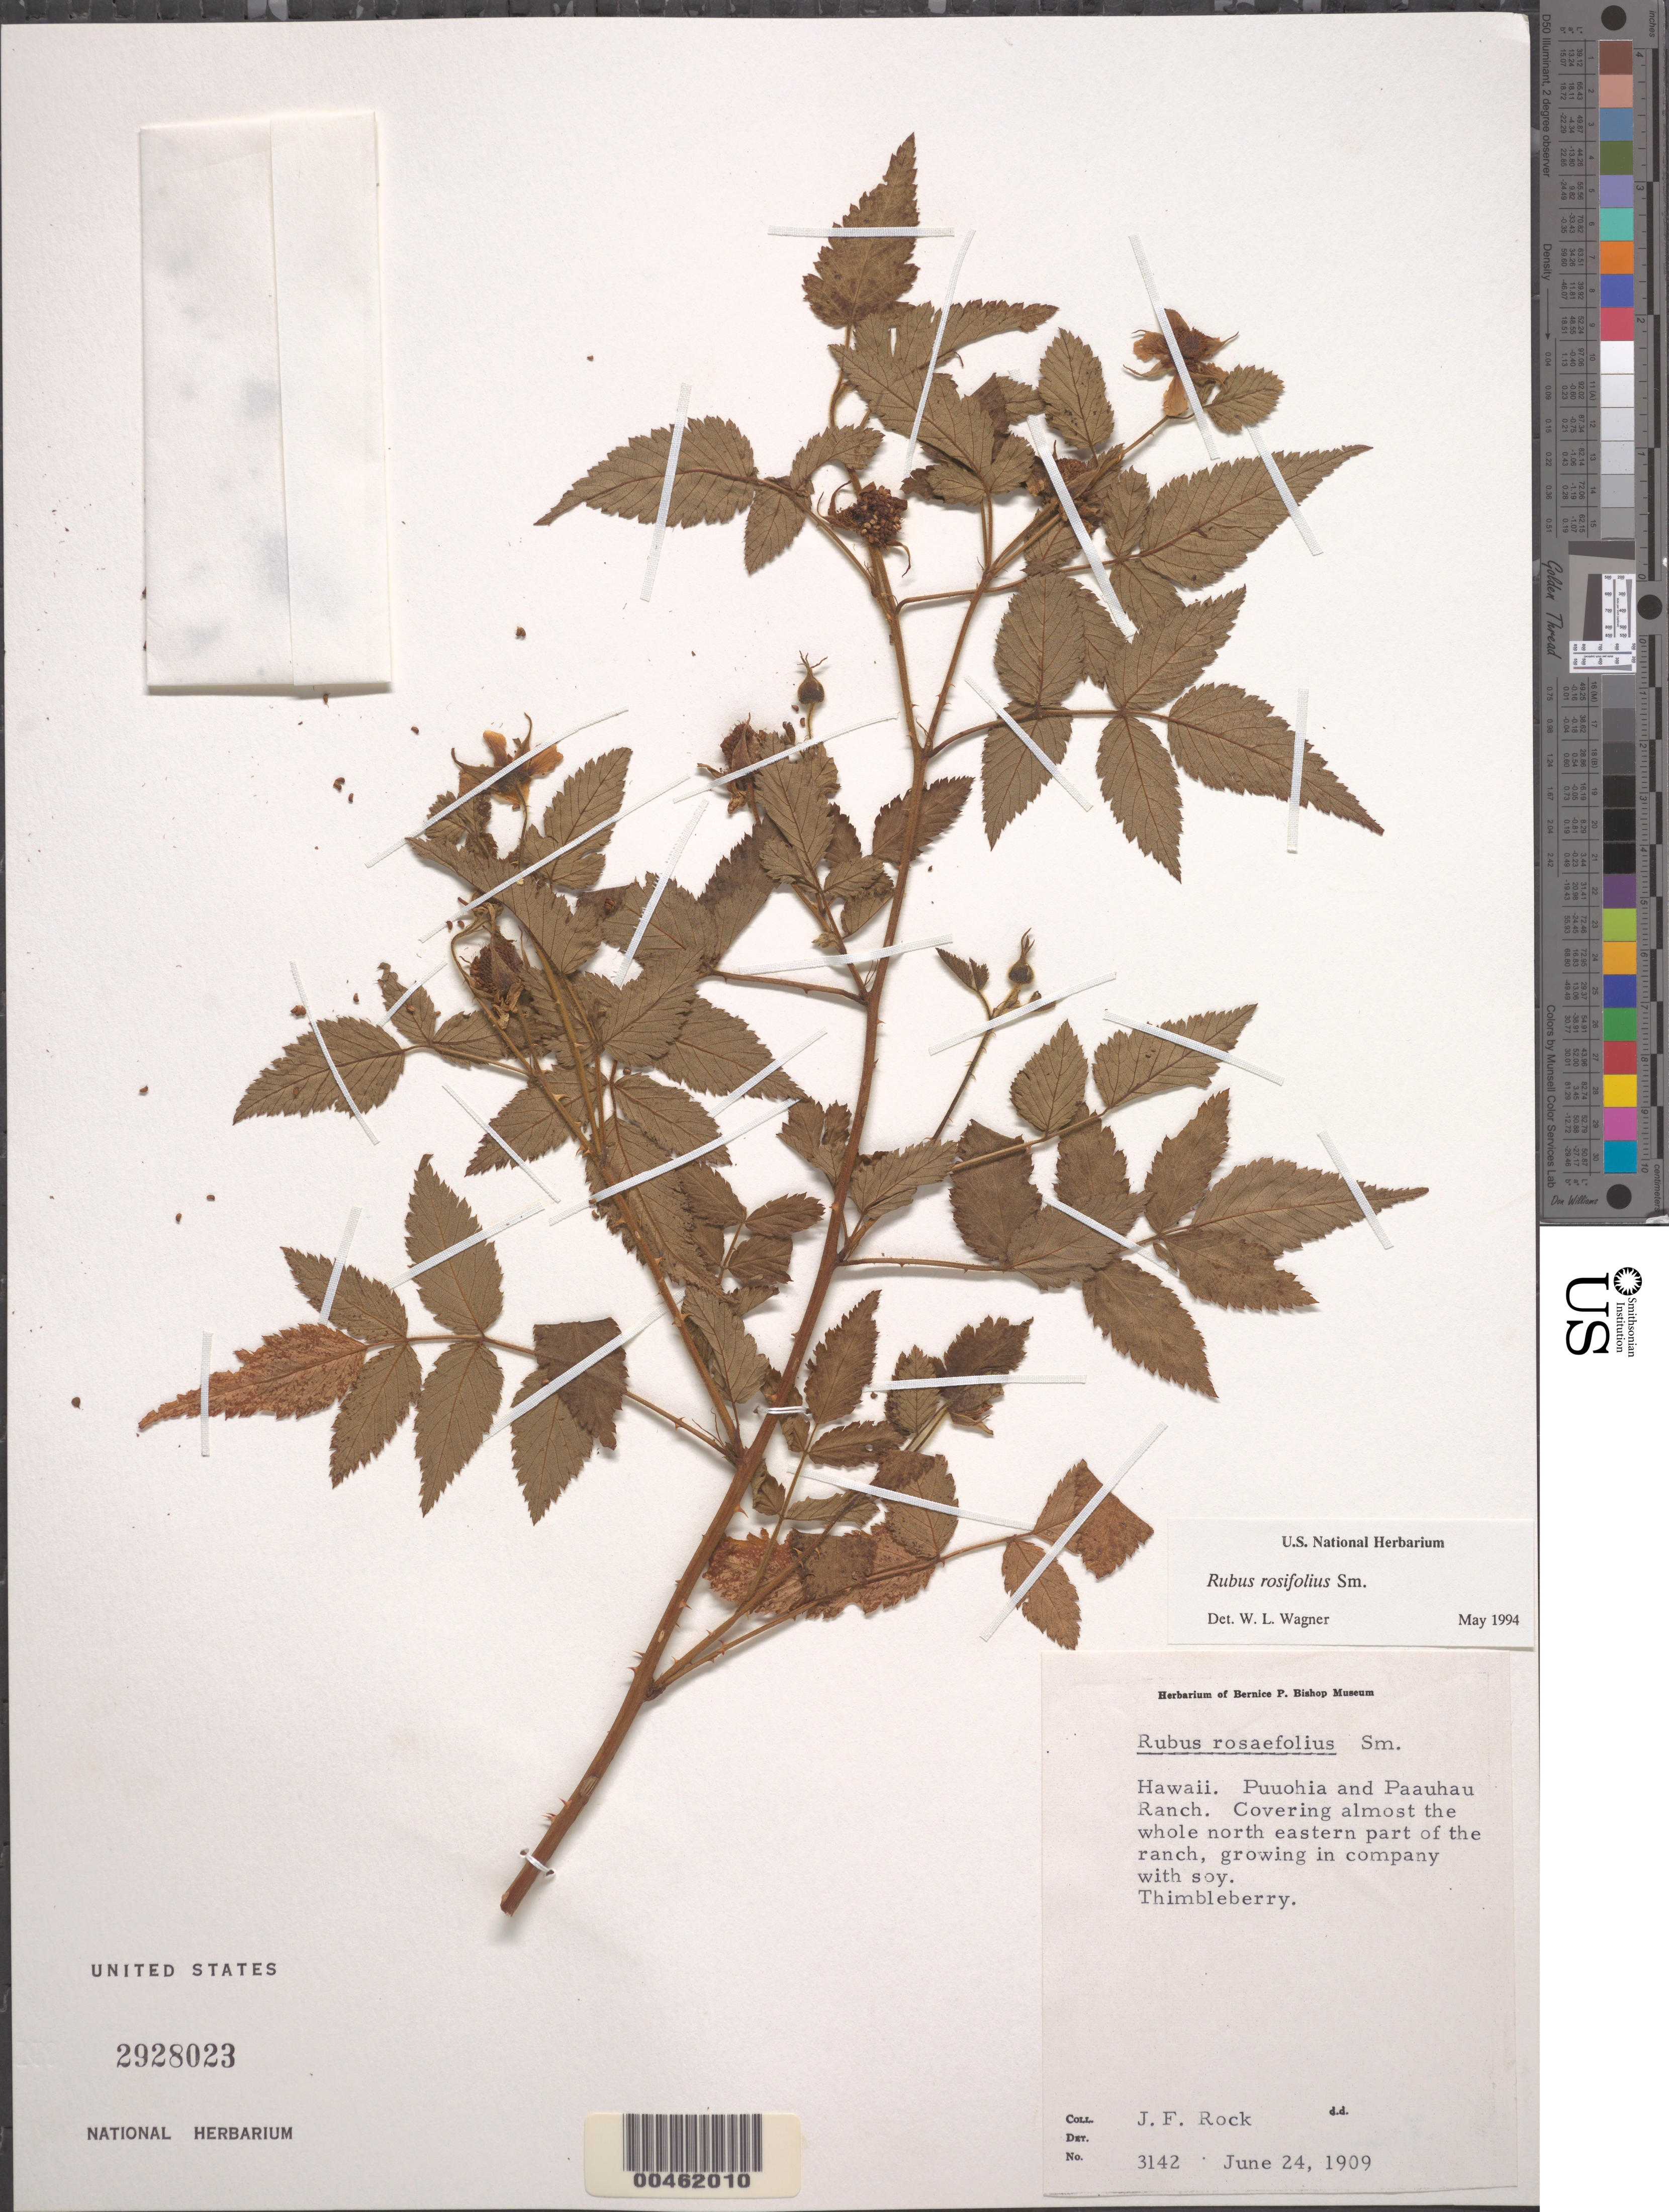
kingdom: Plantae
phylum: Tracheophyta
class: Magnoliopsida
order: Rosales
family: Rosaceae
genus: Rubus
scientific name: Rubus rosifolius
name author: Sm.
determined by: Wagner, W. L., (BOT), Smithsonian Institution - National Museum of Natural History (UNITED STATES)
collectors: J. F. Rock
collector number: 3142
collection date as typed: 24 Jun 1909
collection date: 1909-06-24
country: United States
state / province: Hawaii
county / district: Hawaii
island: Hawaii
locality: Puuohia and Paauhau Ranch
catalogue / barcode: US 2928023